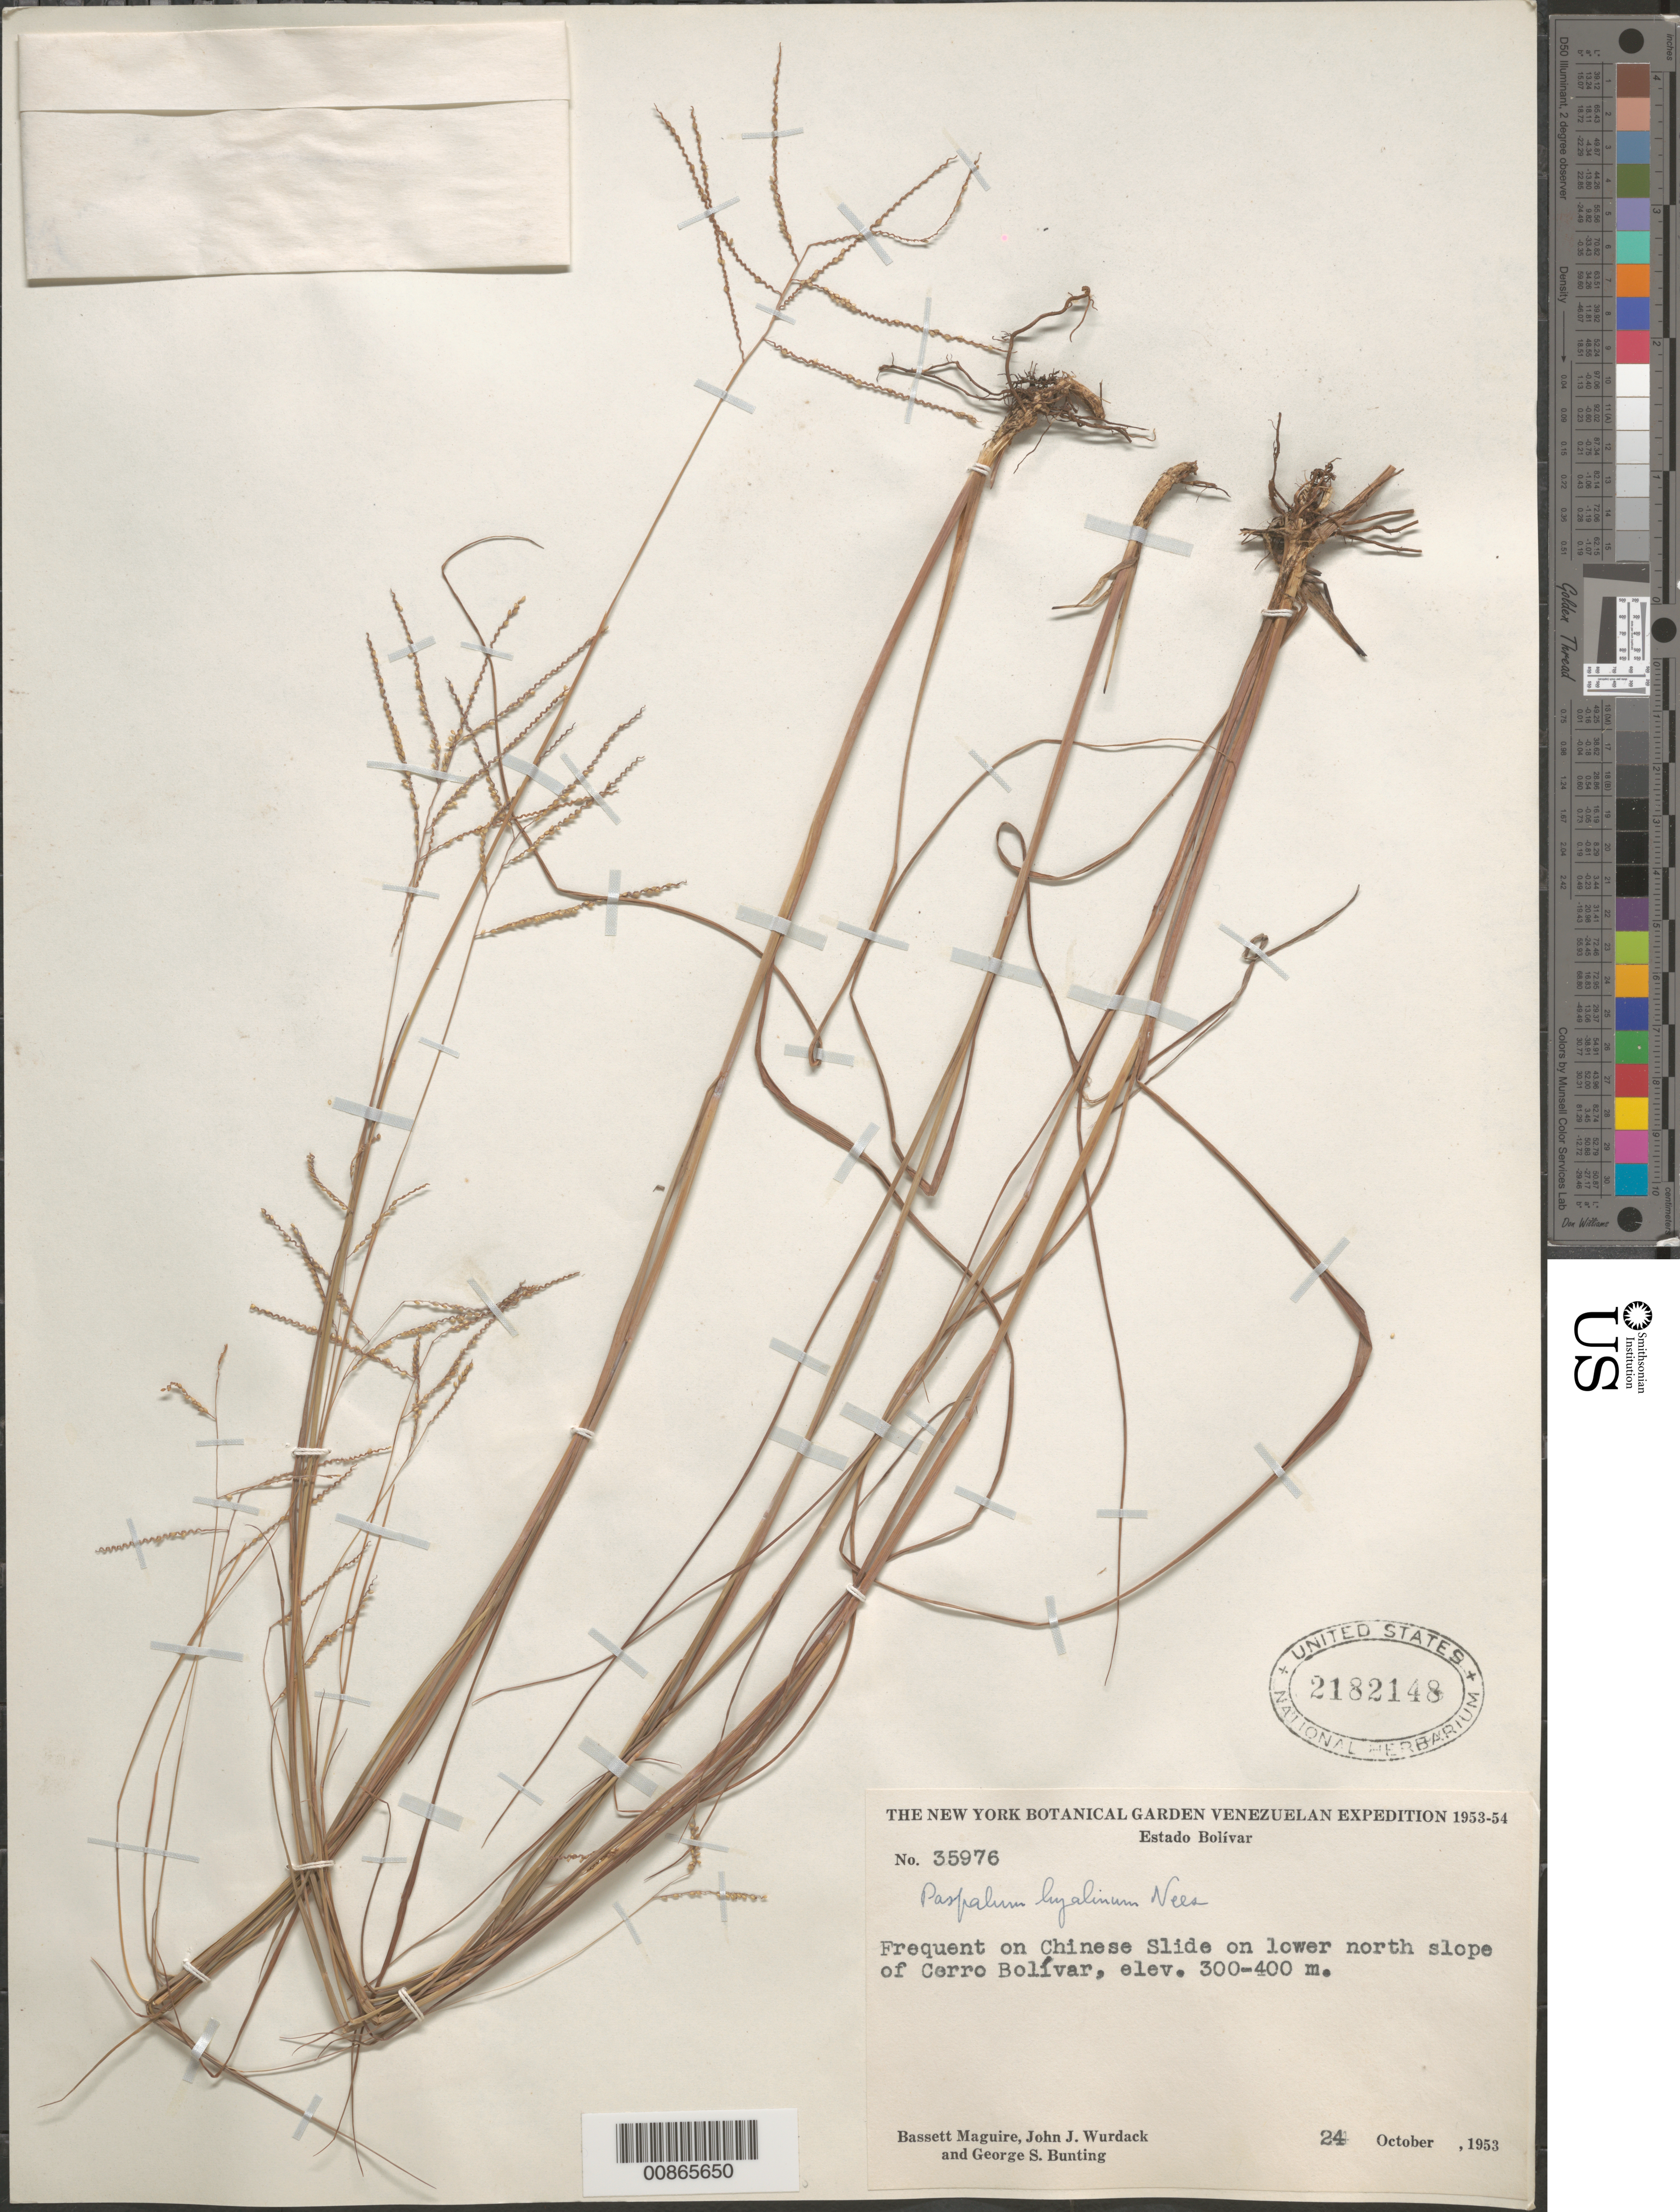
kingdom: Plantae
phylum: Tracheophyta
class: Liliopsida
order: Poales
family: Poaceae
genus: Paspalum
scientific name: Paspalum hyalinum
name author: Nees ex Trin.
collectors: B. Maguire, J. J. Wurdack & G. S. Bunting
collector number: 35976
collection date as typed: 24-Oct-53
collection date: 1953-10-24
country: Venezuela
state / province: Bolívar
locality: Cerro Bolívar, Chinese Slide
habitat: Lower N slope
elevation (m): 300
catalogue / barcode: US 2182148